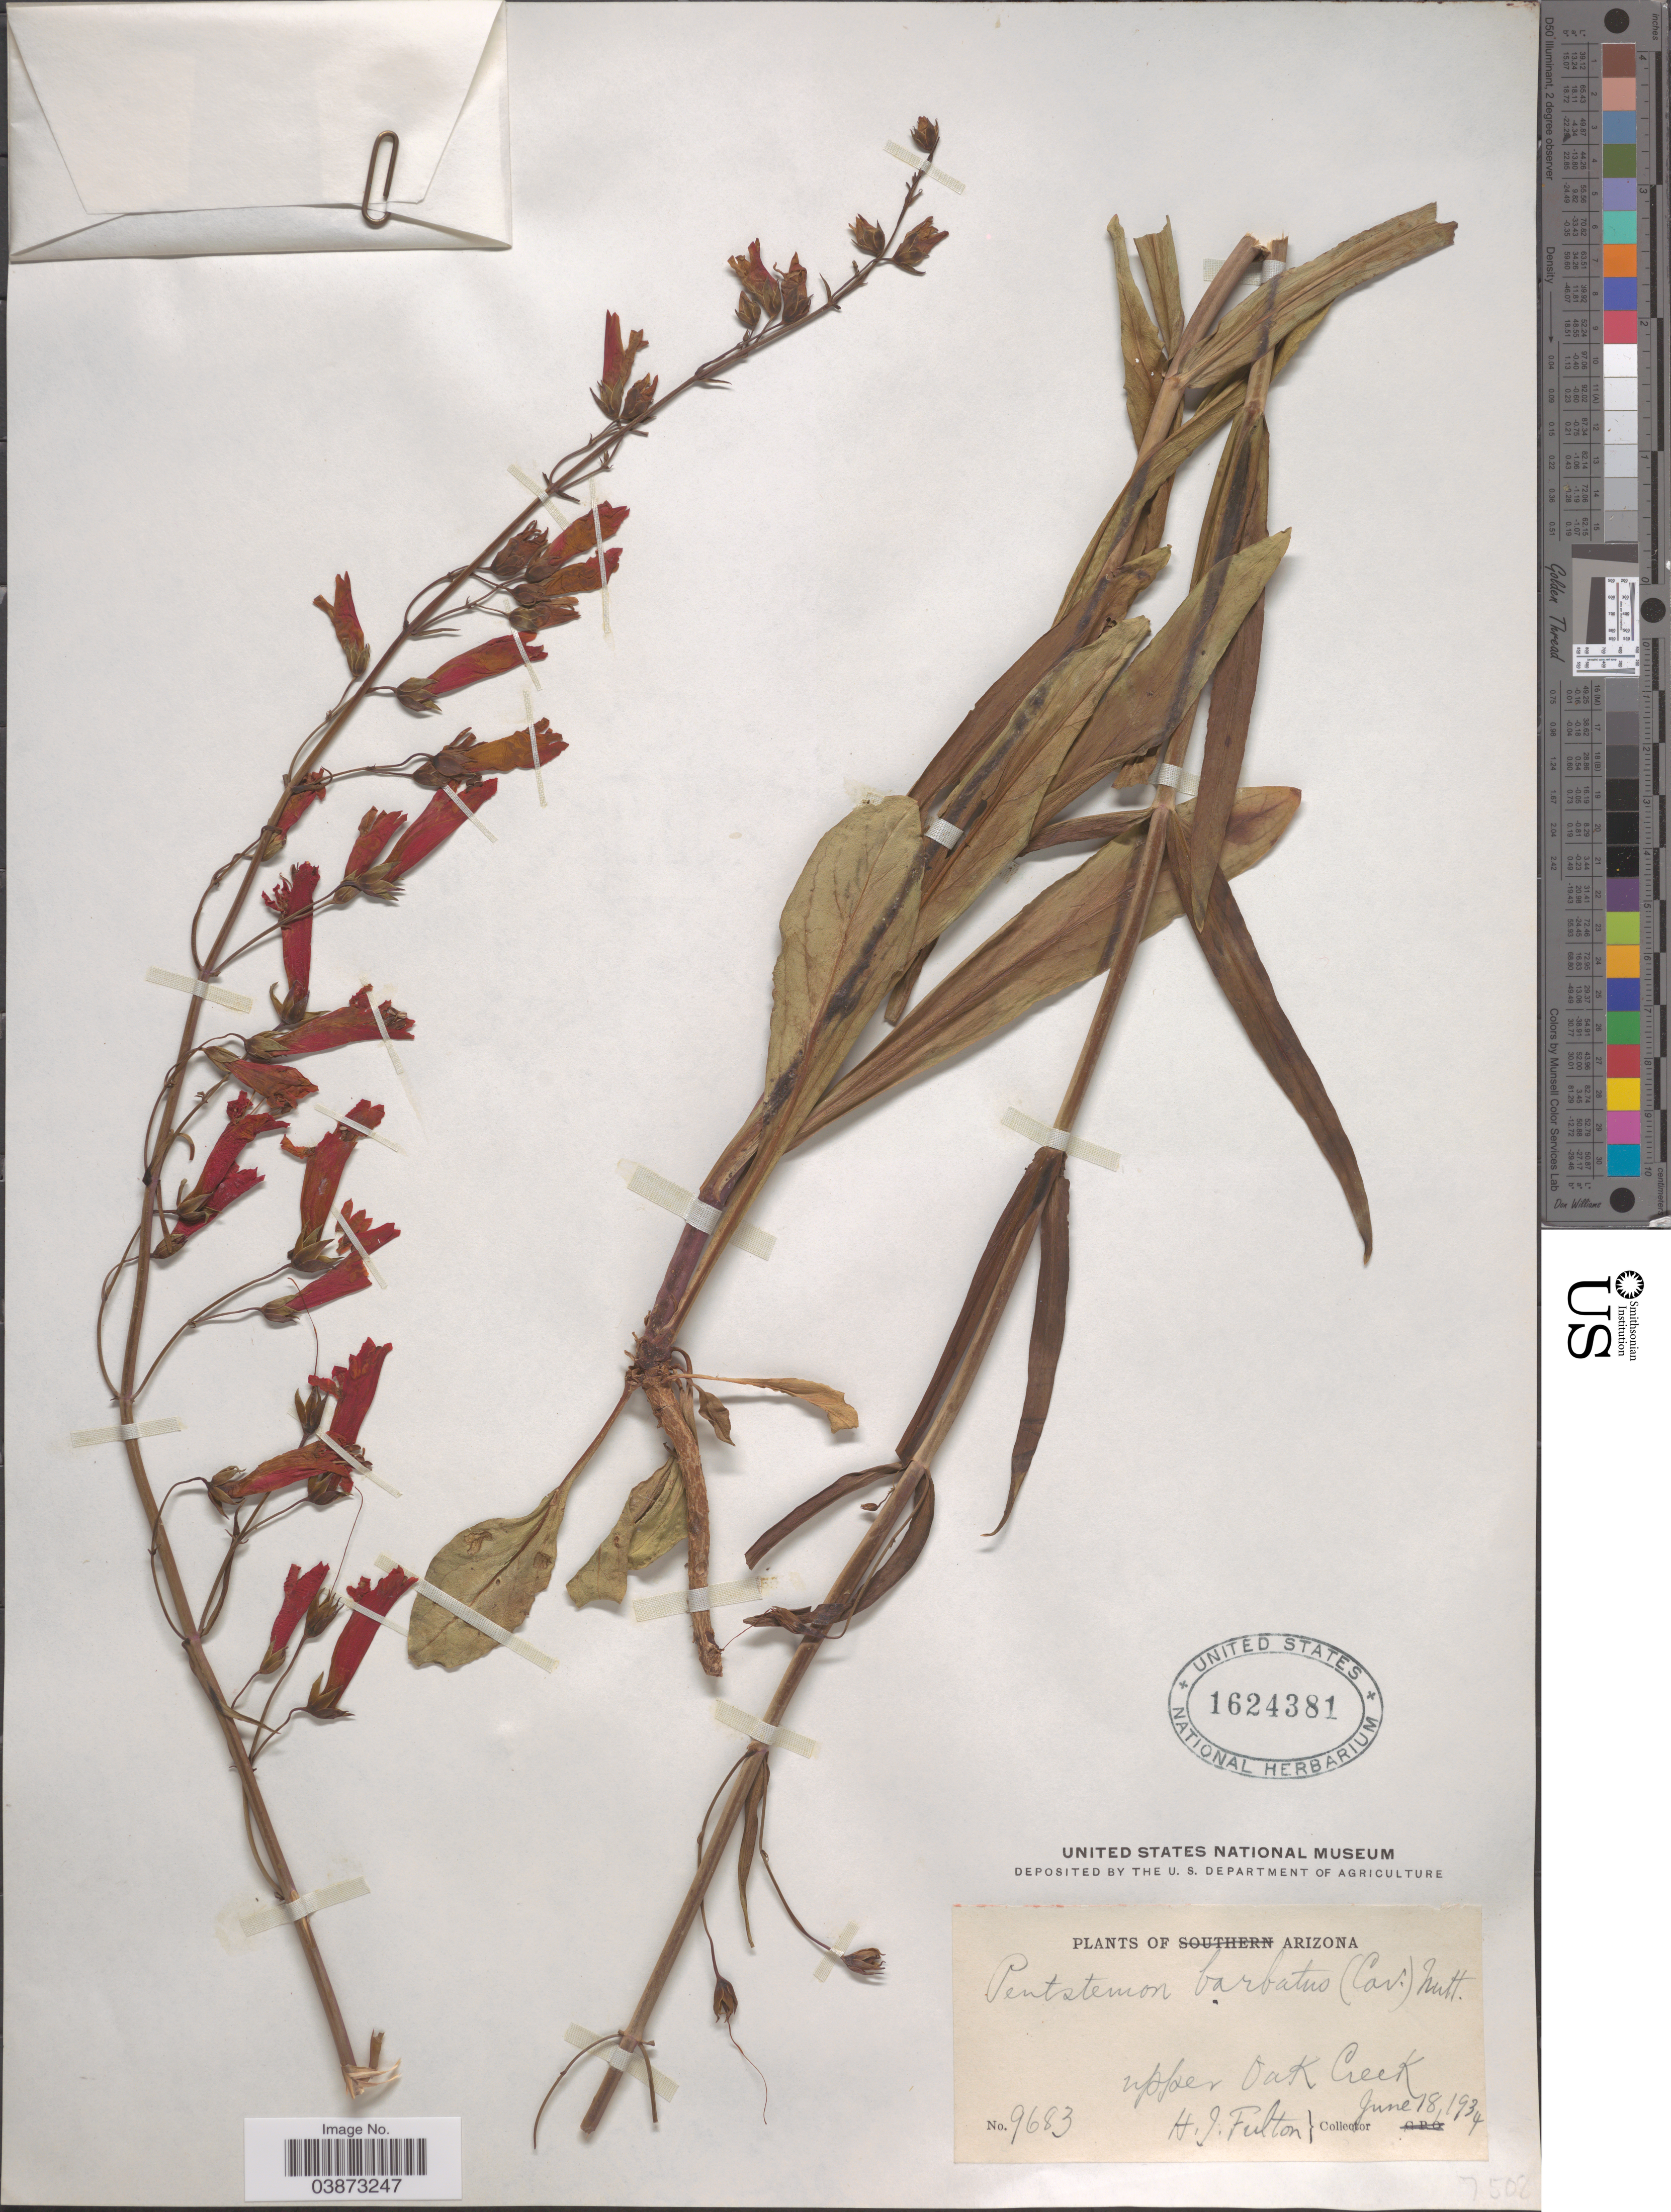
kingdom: Plantae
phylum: Tracheophyta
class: Magnoliopsida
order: Lamiales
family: Plantaginaceae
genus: Penstemon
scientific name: Penstemon barbatus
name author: (Cav.) Roth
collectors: H. Fulton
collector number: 9683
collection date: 1934-06-18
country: United States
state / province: Arizona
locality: Upper Oak Creek.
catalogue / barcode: US 1624381